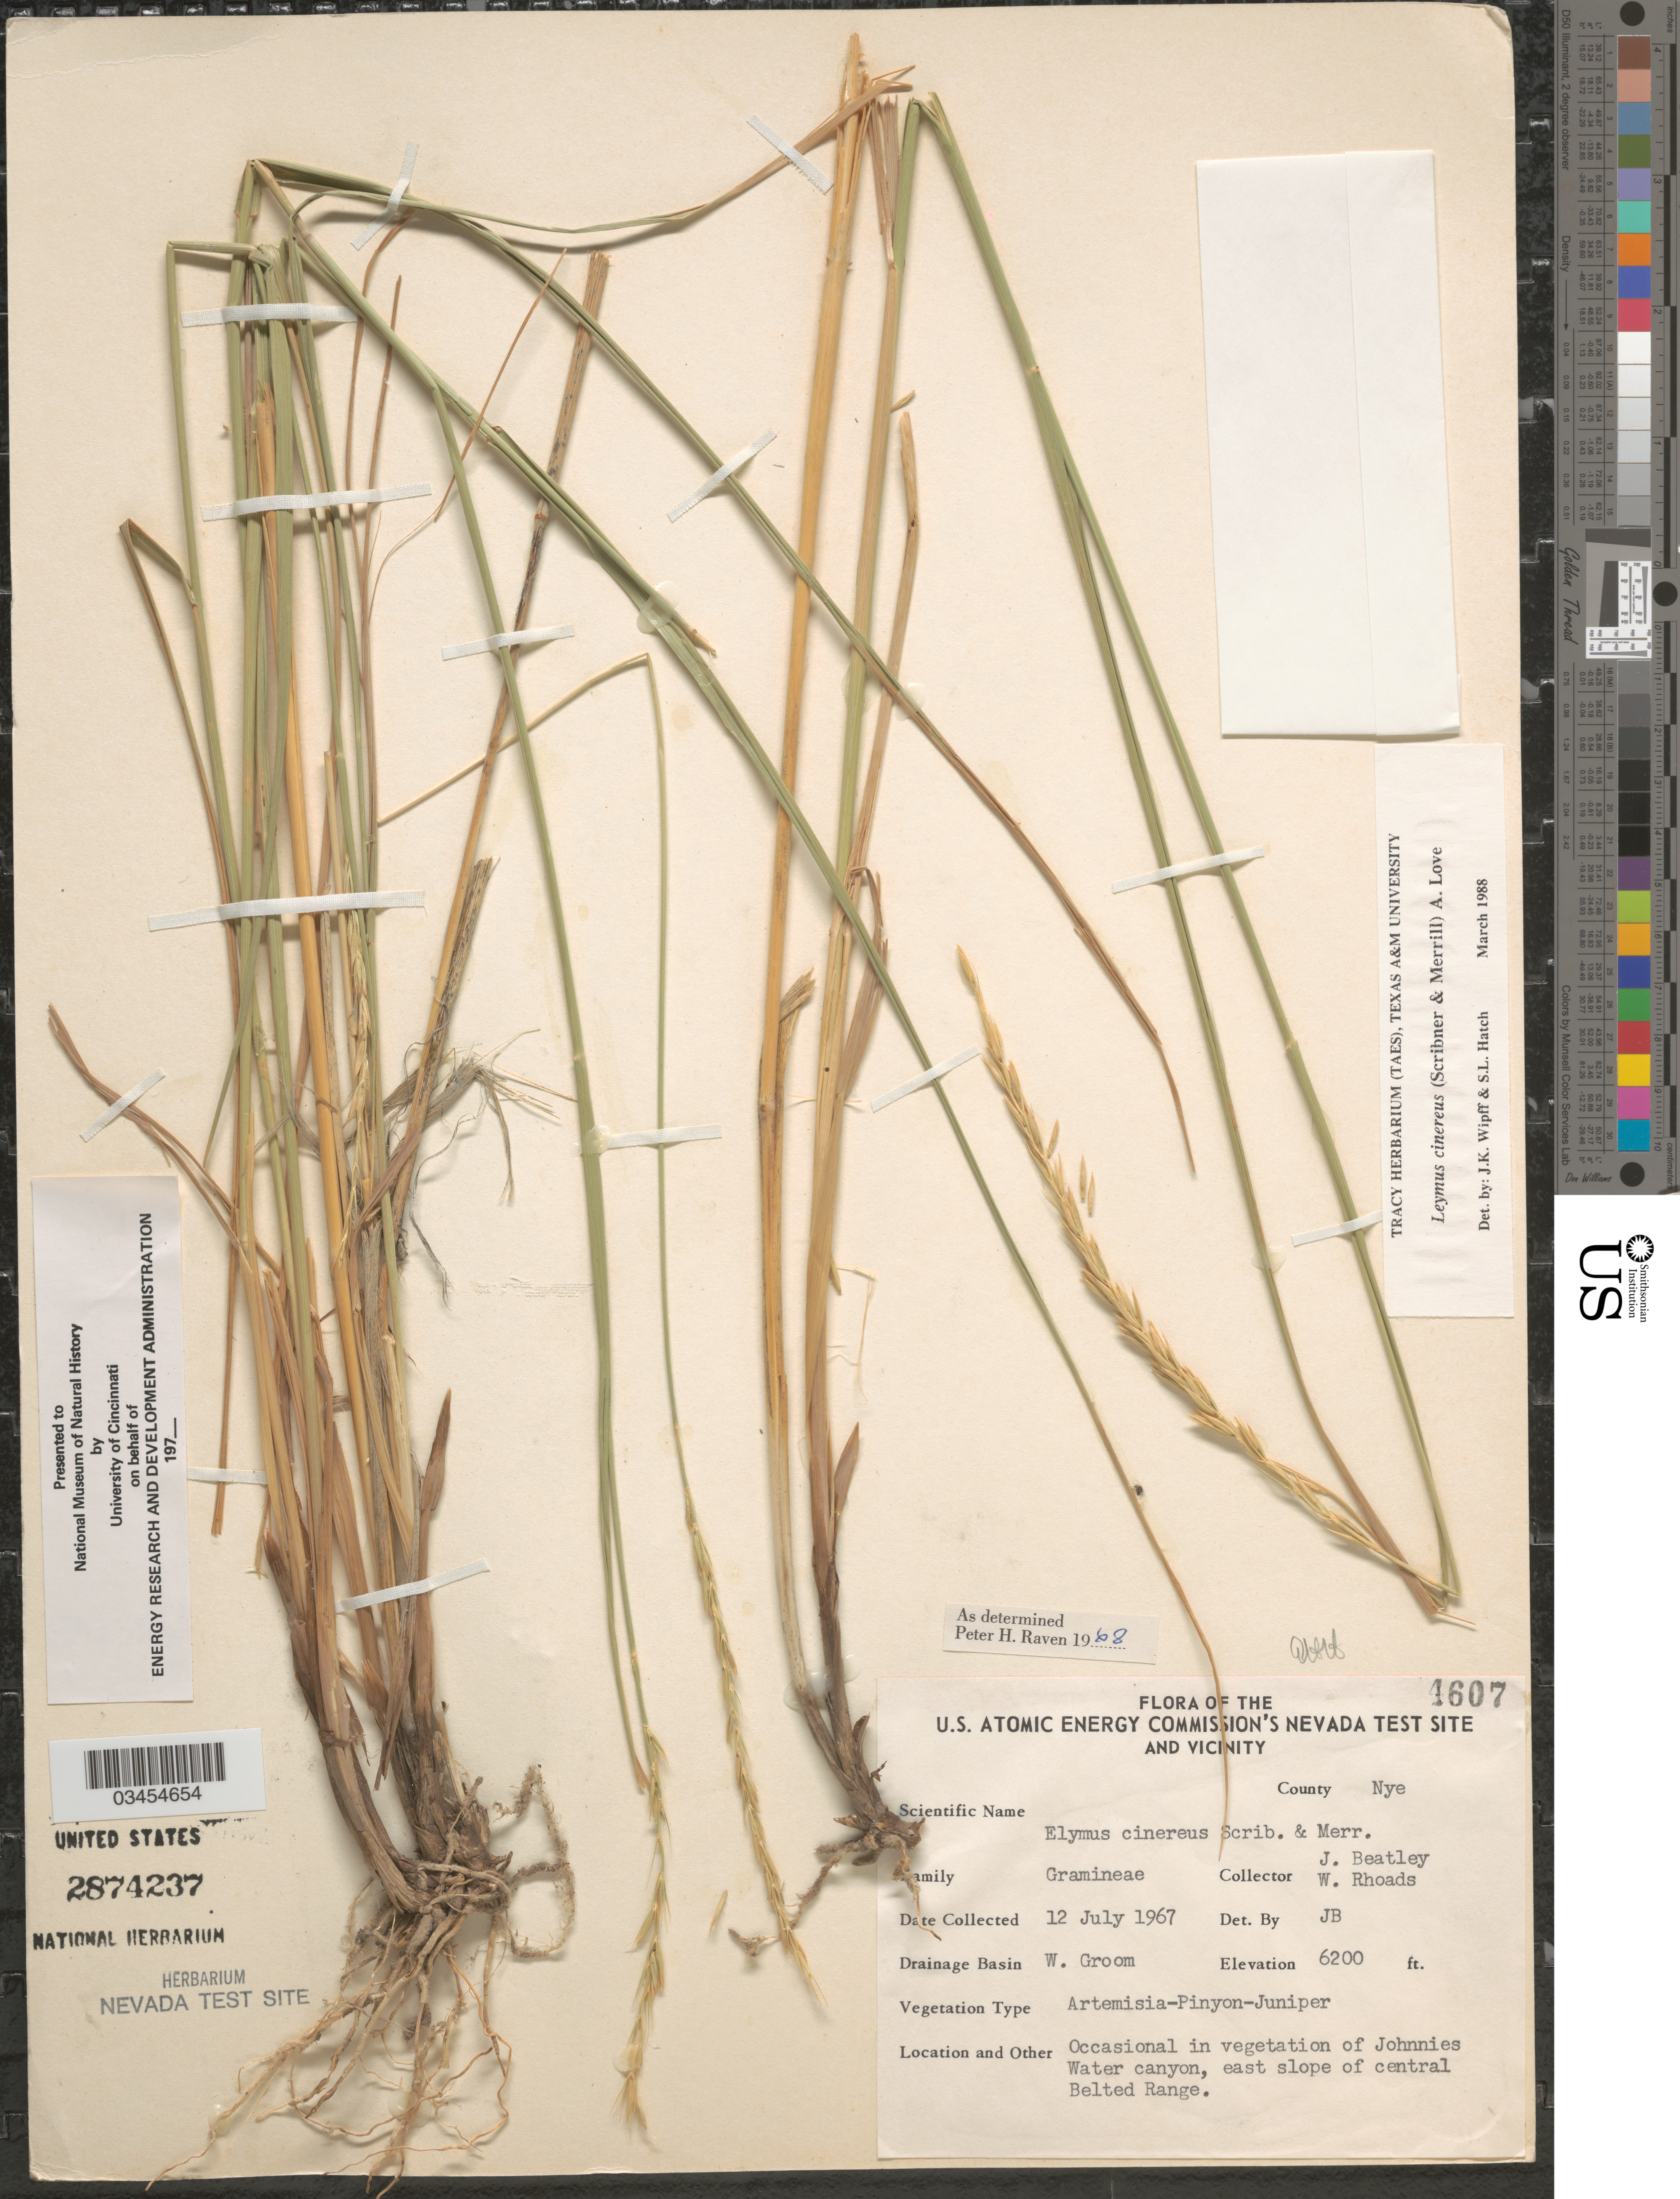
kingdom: Plantae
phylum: Tracheophyta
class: Liliopsida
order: Poales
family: Poaceae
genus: Leymus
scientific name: Leymus cinereus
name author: (Scribn. & Merr.) Á. Löve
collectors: J. C. Beatley & W. Rhoads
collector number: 4607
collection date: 1967-07-12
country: United States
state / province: Nevada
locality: U.S. Atomic Energy Commission's Nevada Test Site And Vicinity. County Nye. Drainage Basin W. Groom. Occasional in vegetation of Johnnies Water Canyon, east slope of central Belted Range.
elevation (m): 1890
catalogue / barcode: US 2874237